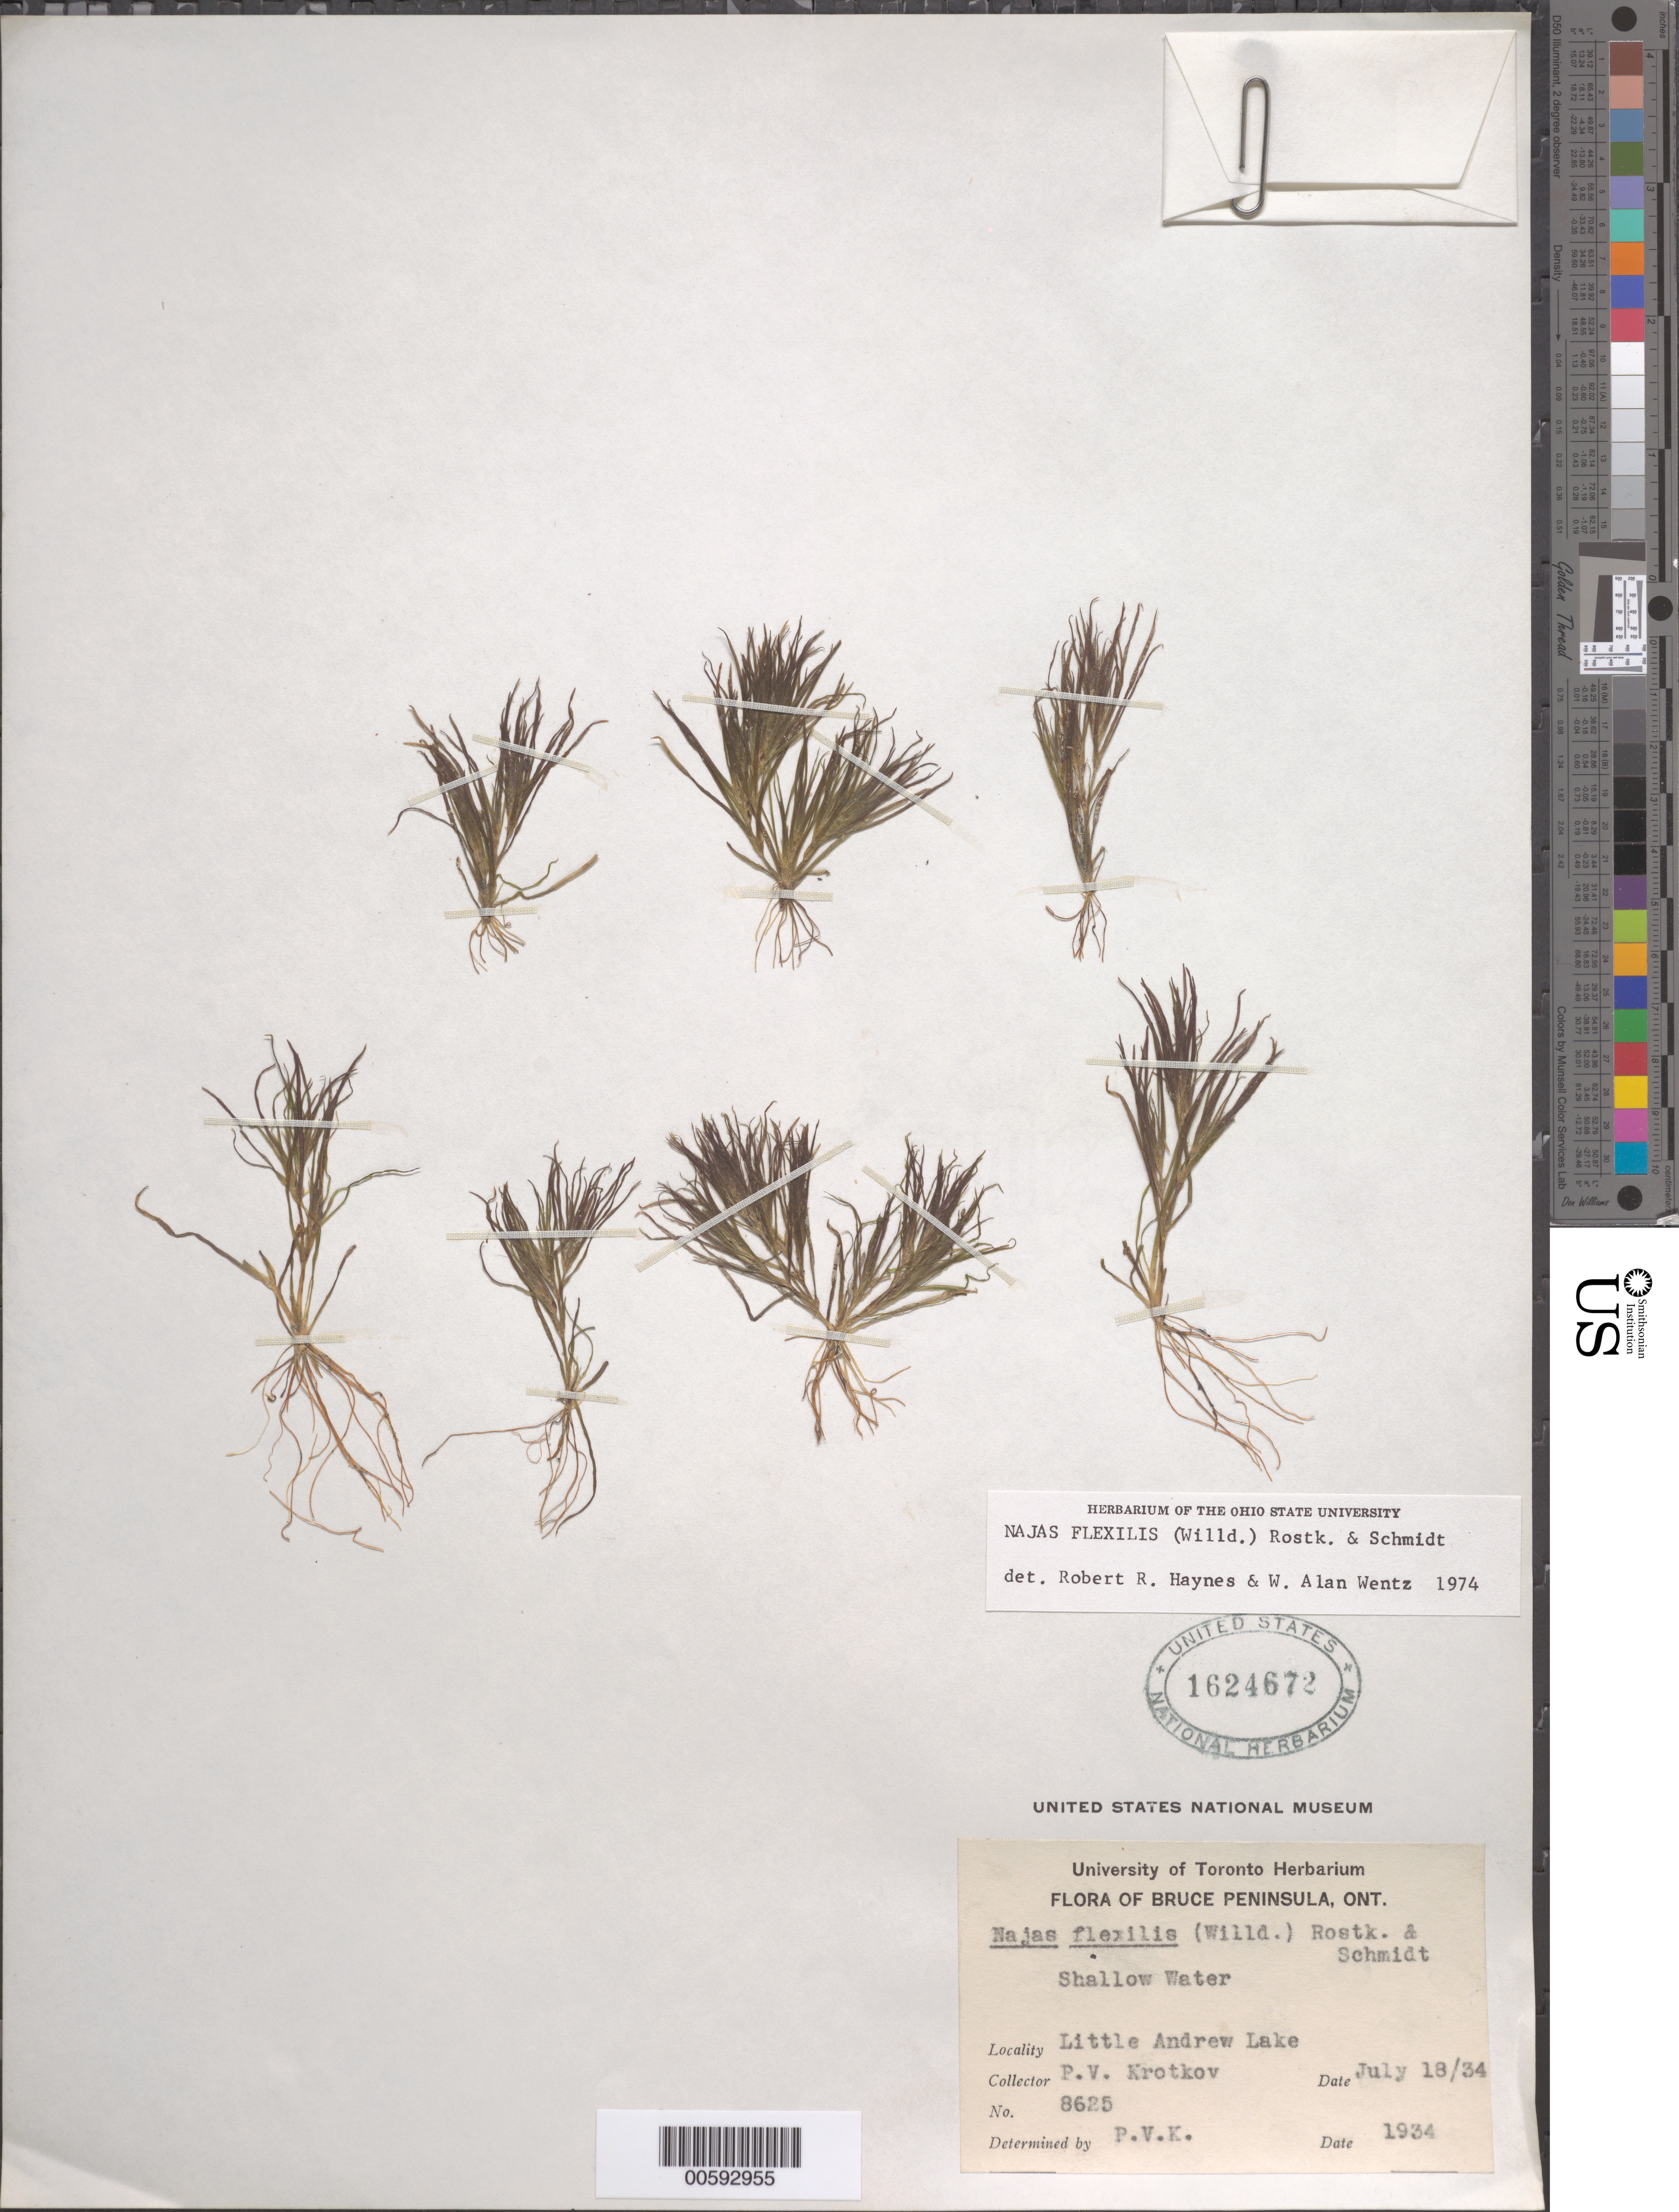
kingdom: Plantae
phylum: Tracheophyta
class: Liliopsida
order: Alismatales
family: Hydrocharitaceae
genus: Najas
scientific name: Najas flexilis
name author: (Willd.) Rostk. & Schmidt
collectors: P. V. Krotkov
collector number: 8625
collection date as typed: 18 Jul 1934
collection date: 1934-07-18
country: Canada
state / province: Ontario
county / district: Bruce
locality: Bruce Peninsula, Little Andrew Lake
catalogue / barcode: US 1624672